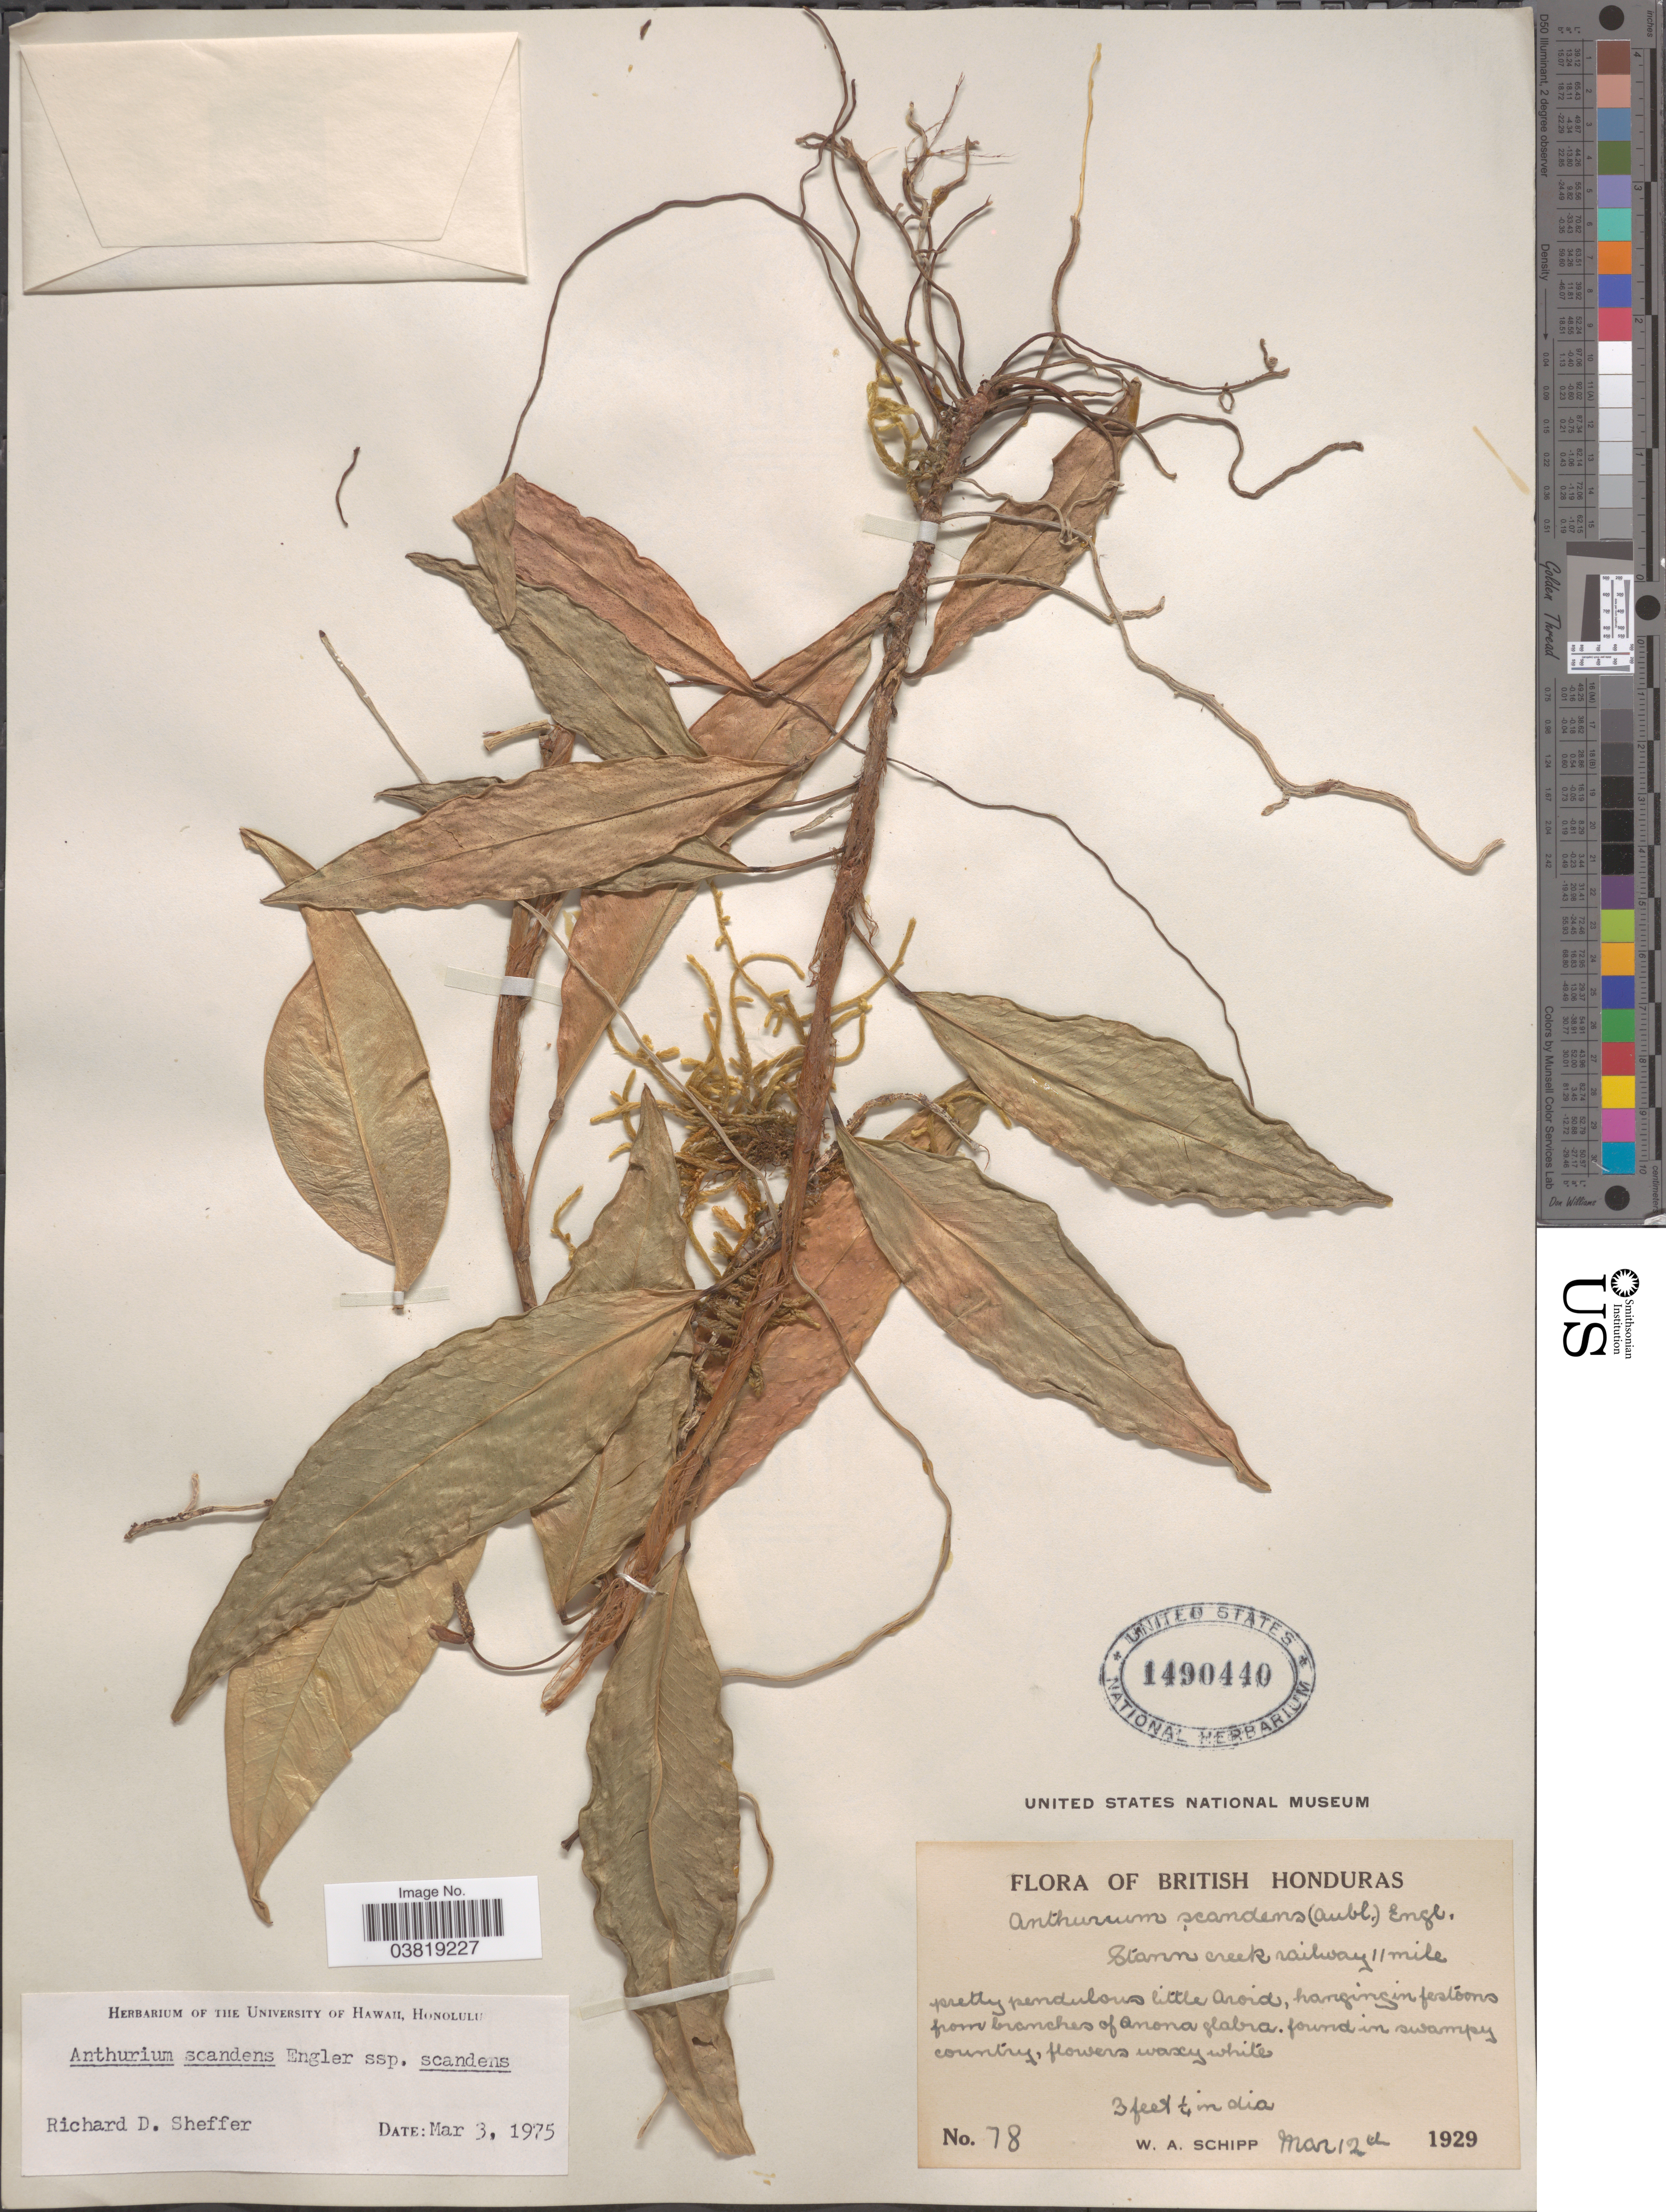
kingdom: Plantae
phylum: Tracheophyta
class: Liliopsida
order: Alismatales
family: Araceae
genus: Anthurium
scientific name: Anthurium scandens var. scandens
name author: (Aubl.) Engl.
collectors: W. Schipp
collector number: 78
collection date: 1929-03-12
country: Belize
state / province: Stann Creek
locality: British Honduras. Stann Creek railway 11 mile.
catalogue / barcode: US 1490440